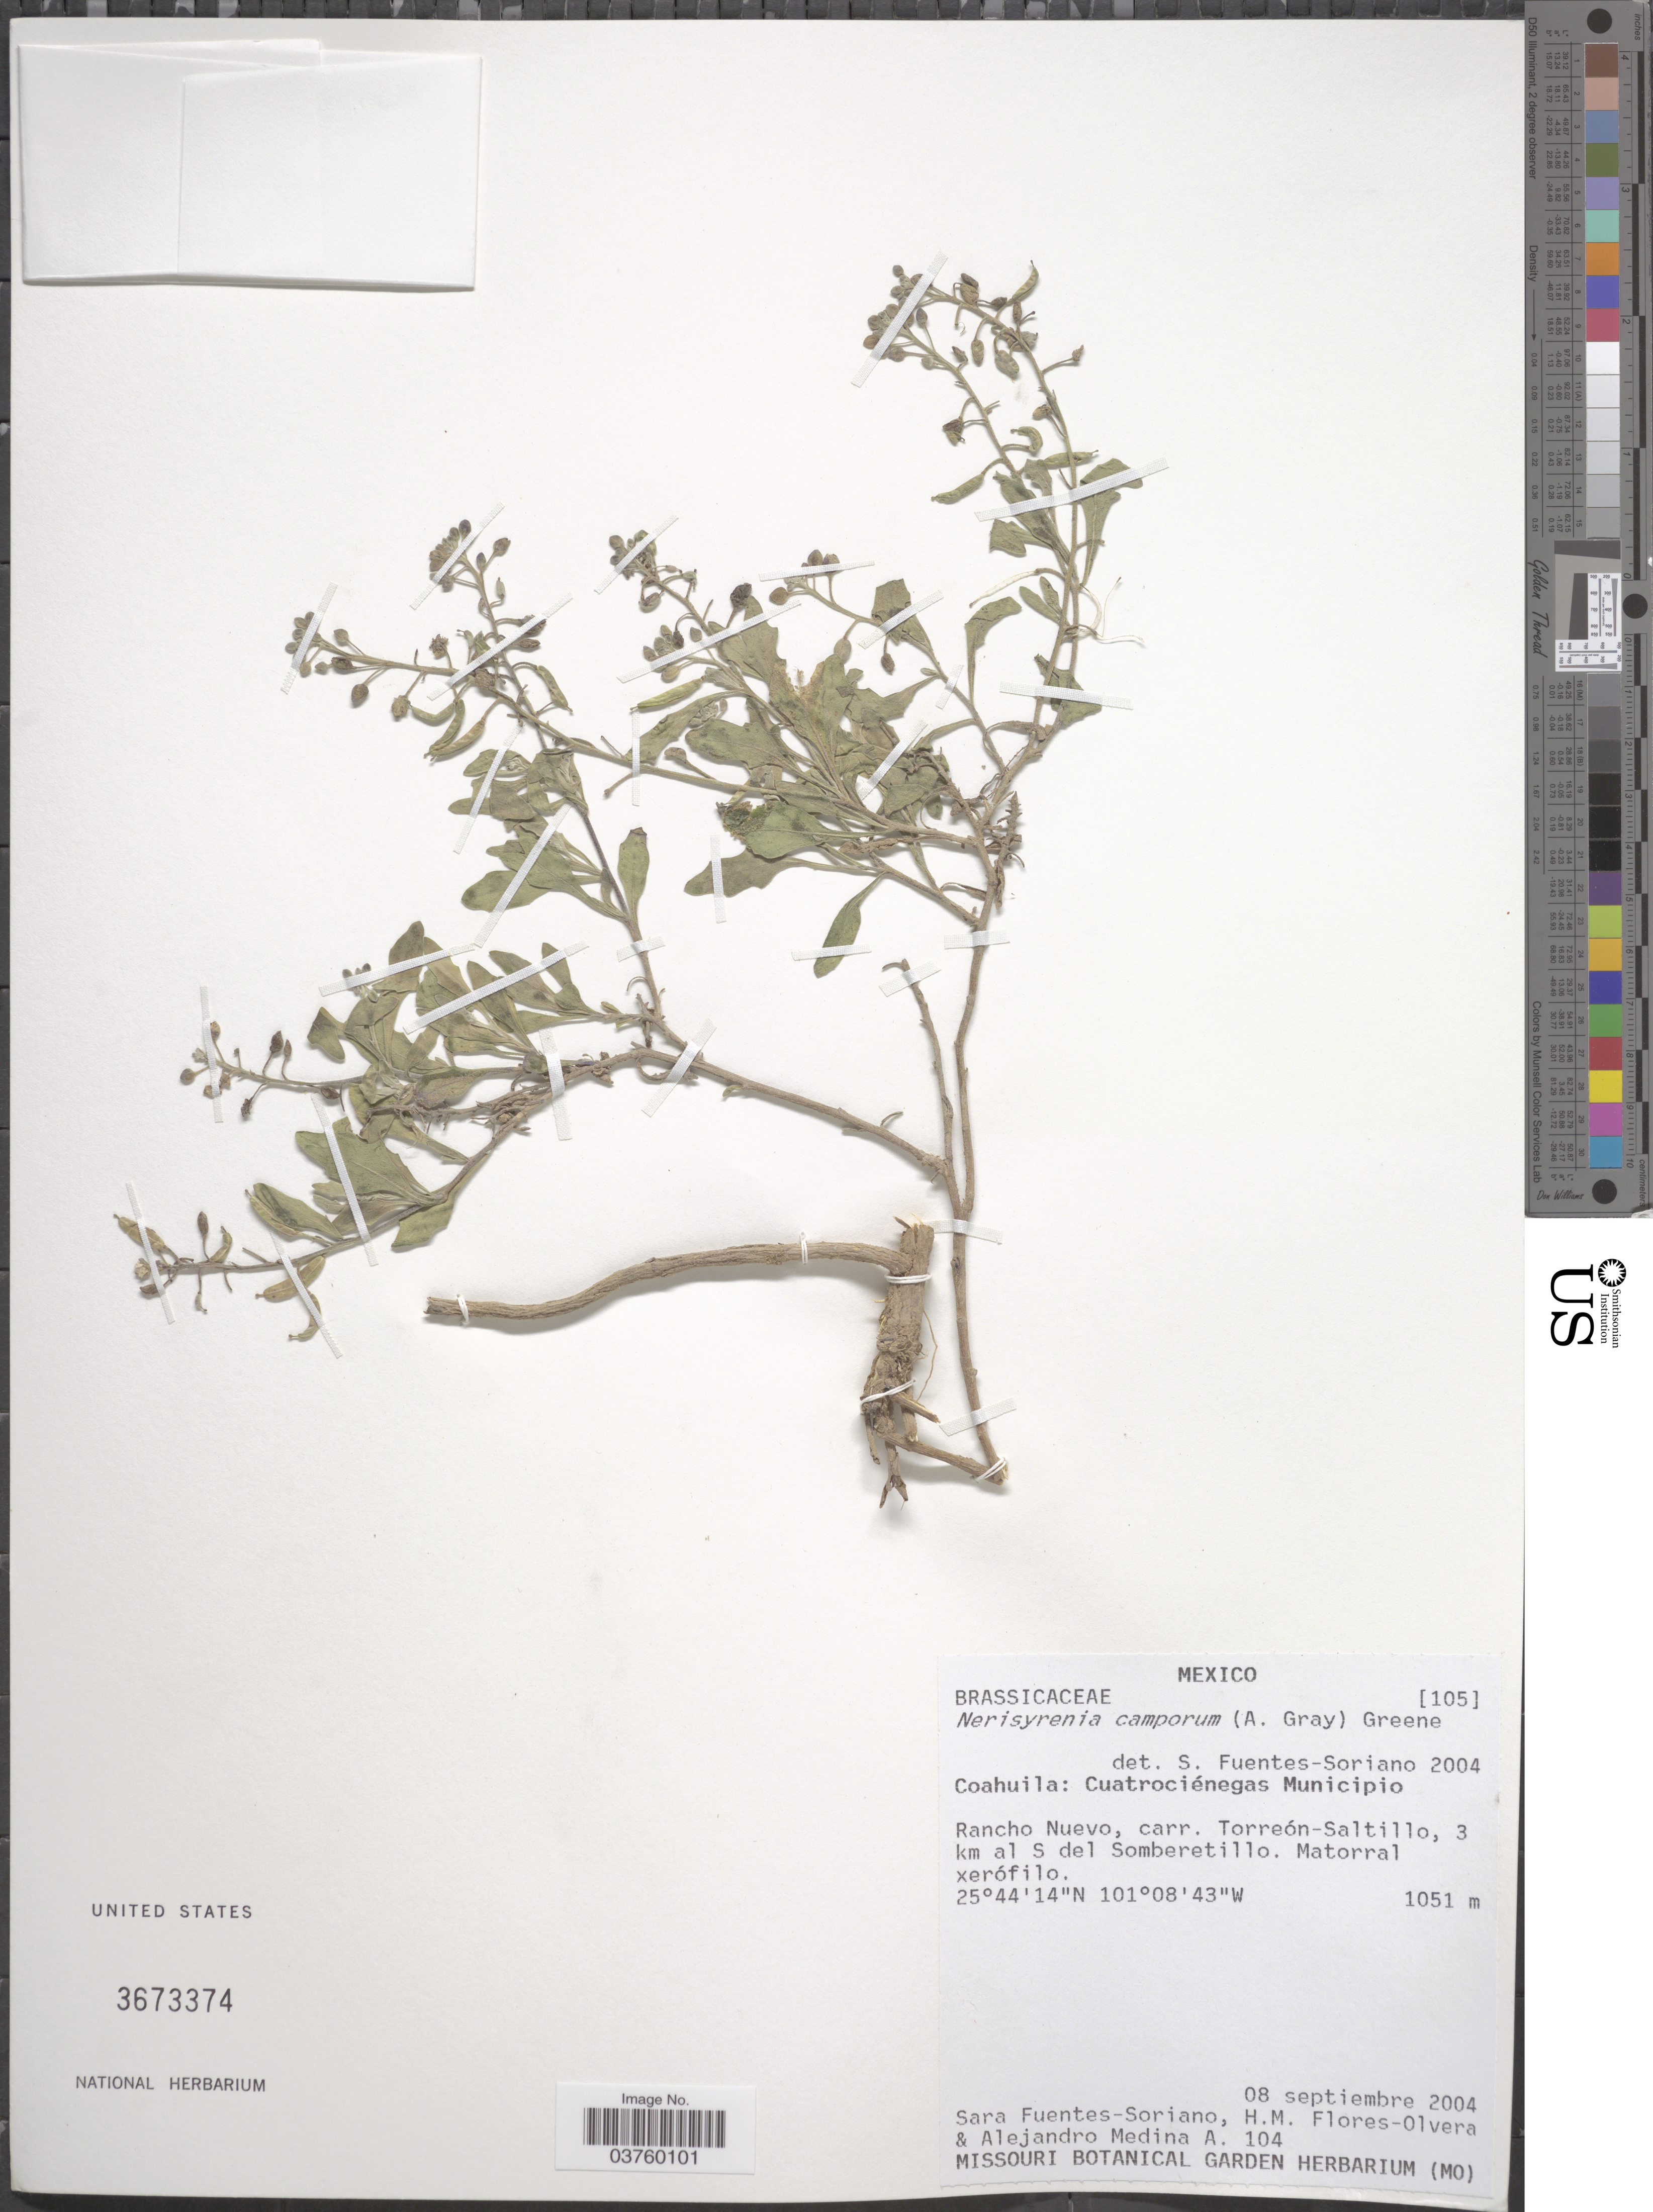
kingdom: Plantae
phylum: Tracheophyta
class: Magnoliopsida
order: Brassicales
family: Brassicaceae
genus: Nerisyrenia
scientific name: Nerisyrenia camporum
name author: (A. Gray) Greene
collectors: S. Fuentes-Soriano, H. Flores Olvera & A. Medina A.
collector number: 104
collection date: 2004-09-08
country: Mexico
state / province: Coahuila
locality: Cuatrociénegas Municipio. Rancho Nuevo, carr. Torreón-Saltillo, 3 km al S del Somberetillo.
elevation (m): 1051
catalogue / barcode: US 3673374